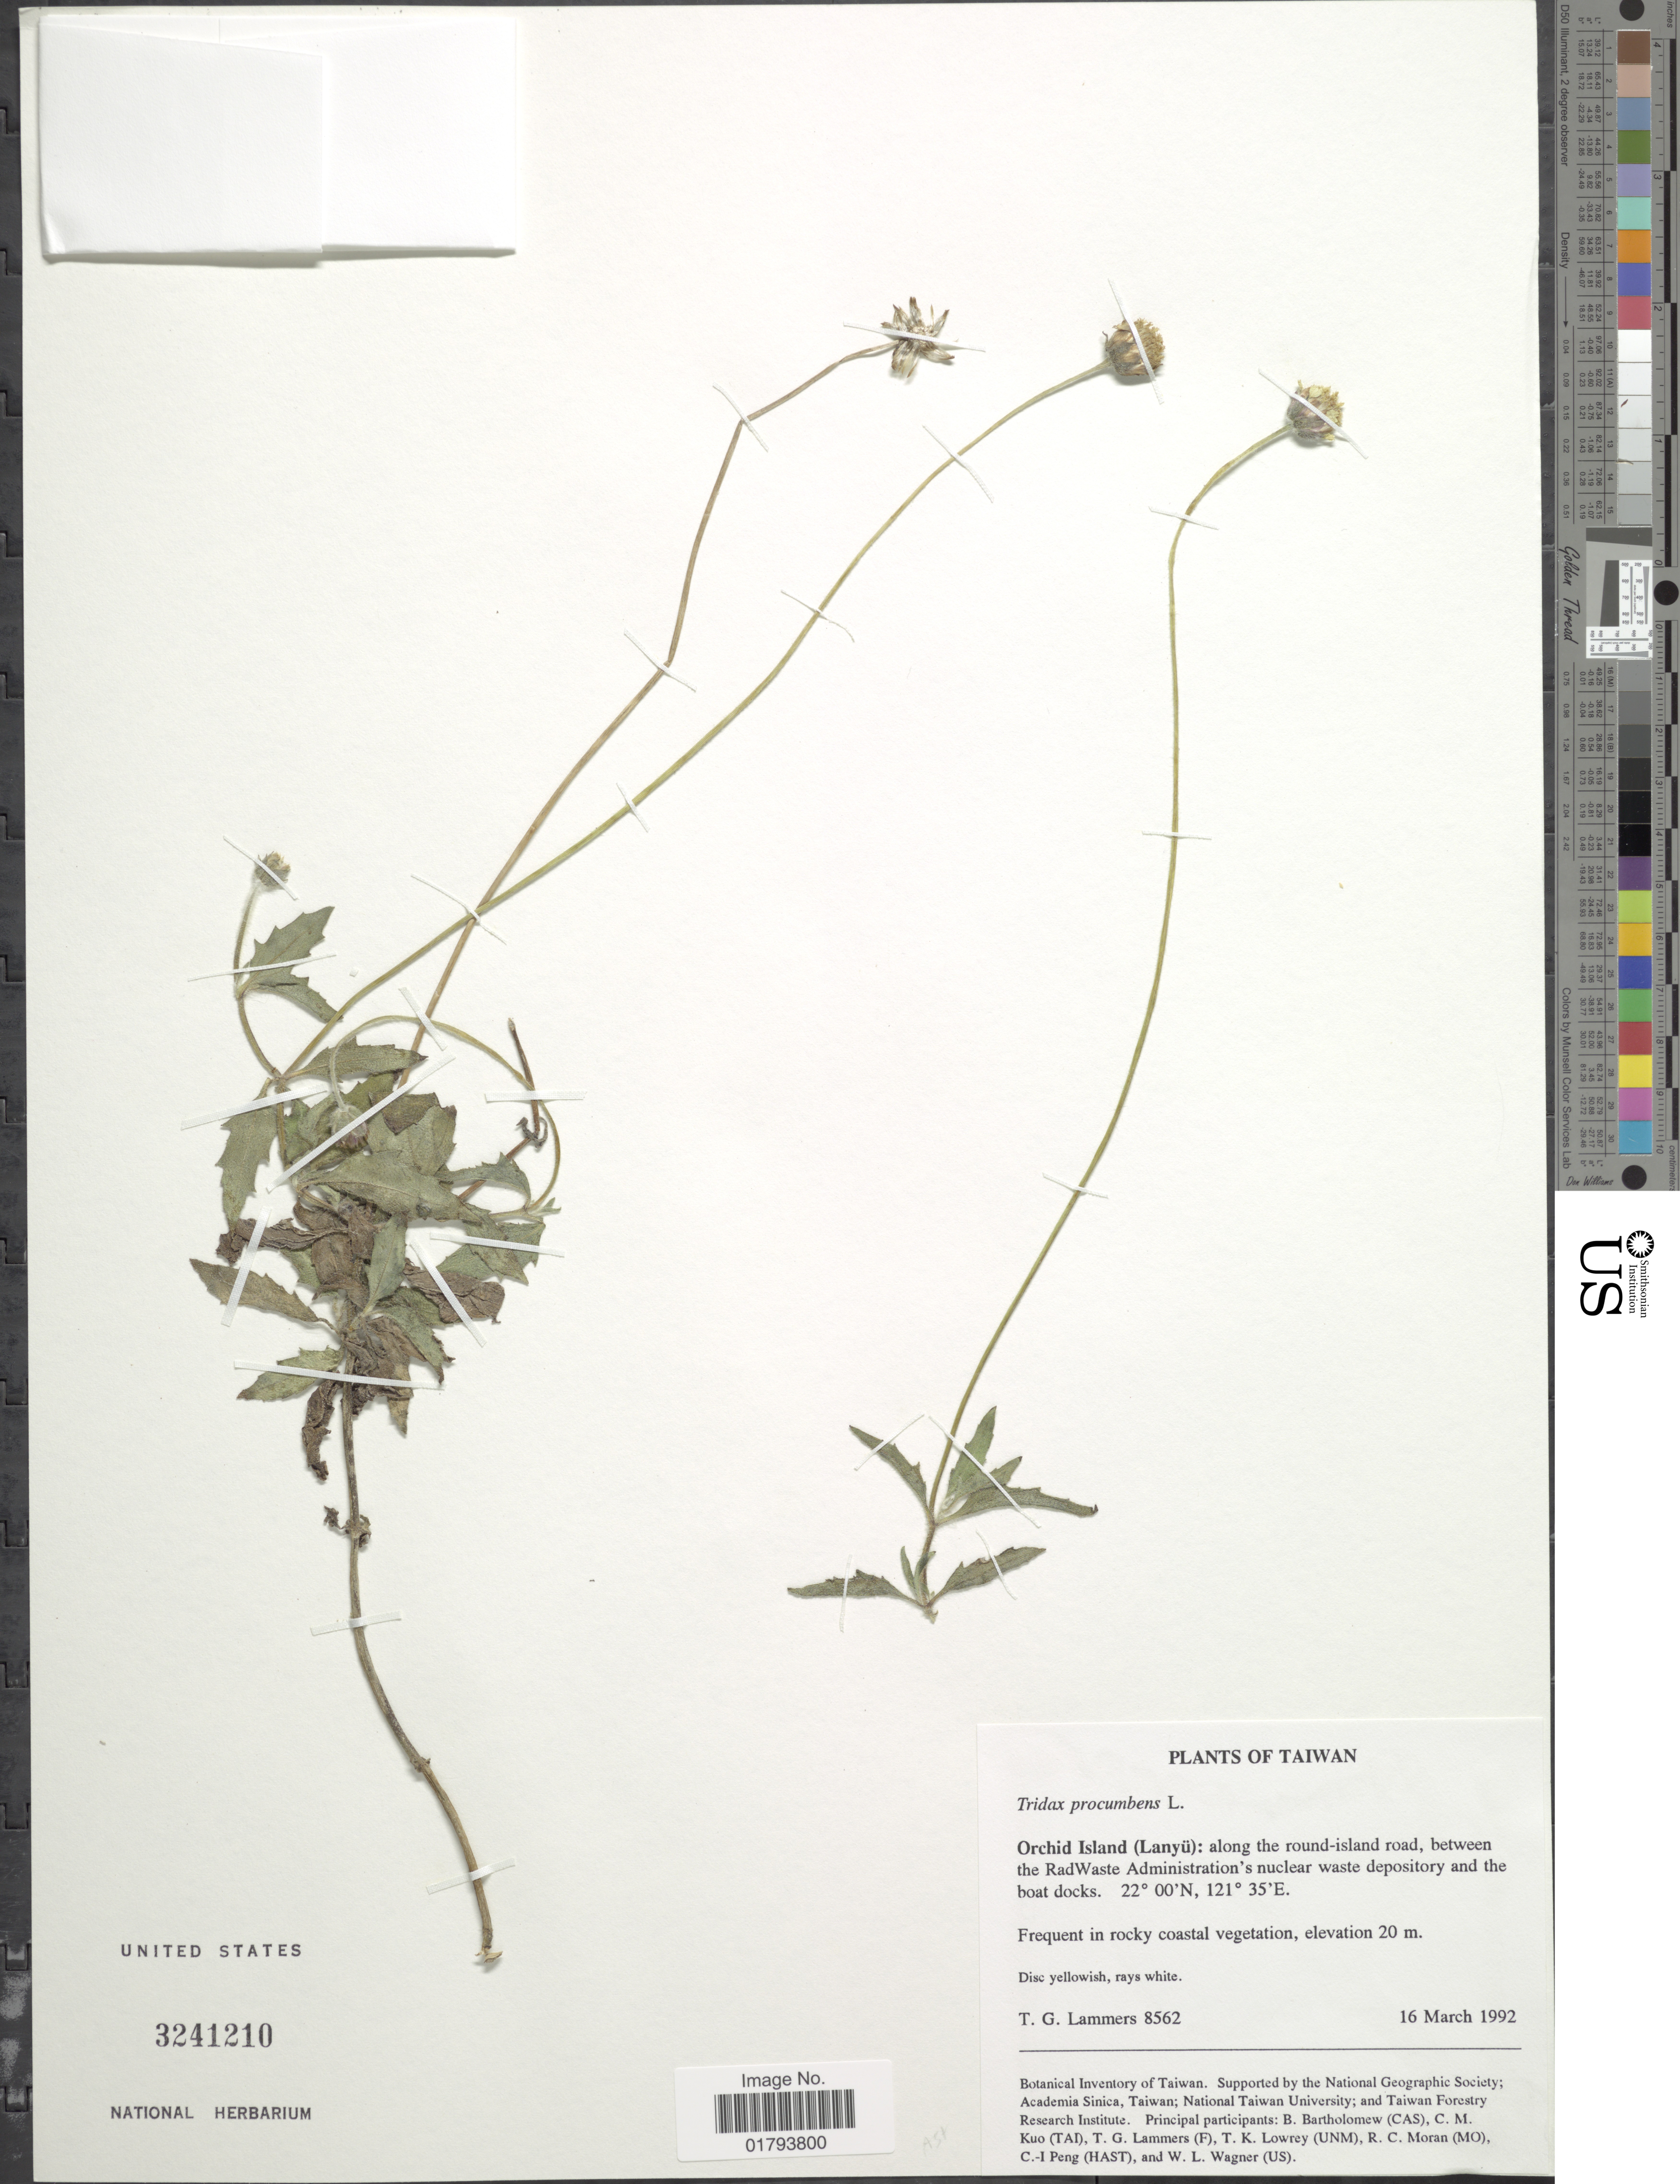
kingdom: Plantae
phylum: Tracheophyta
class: Magnoliopsida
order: Asterales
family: Asteraceae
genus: Tridax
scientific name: Tridax procumbens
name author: L.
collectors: T. Lammers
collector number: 8562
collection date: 1992-03-16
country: Taiwan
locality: Orchid Island (Lanyü): along the round-island road, between the RadWaste Administration's unclear waste depository and the boat docks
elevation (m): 20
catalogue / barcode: US 3241210